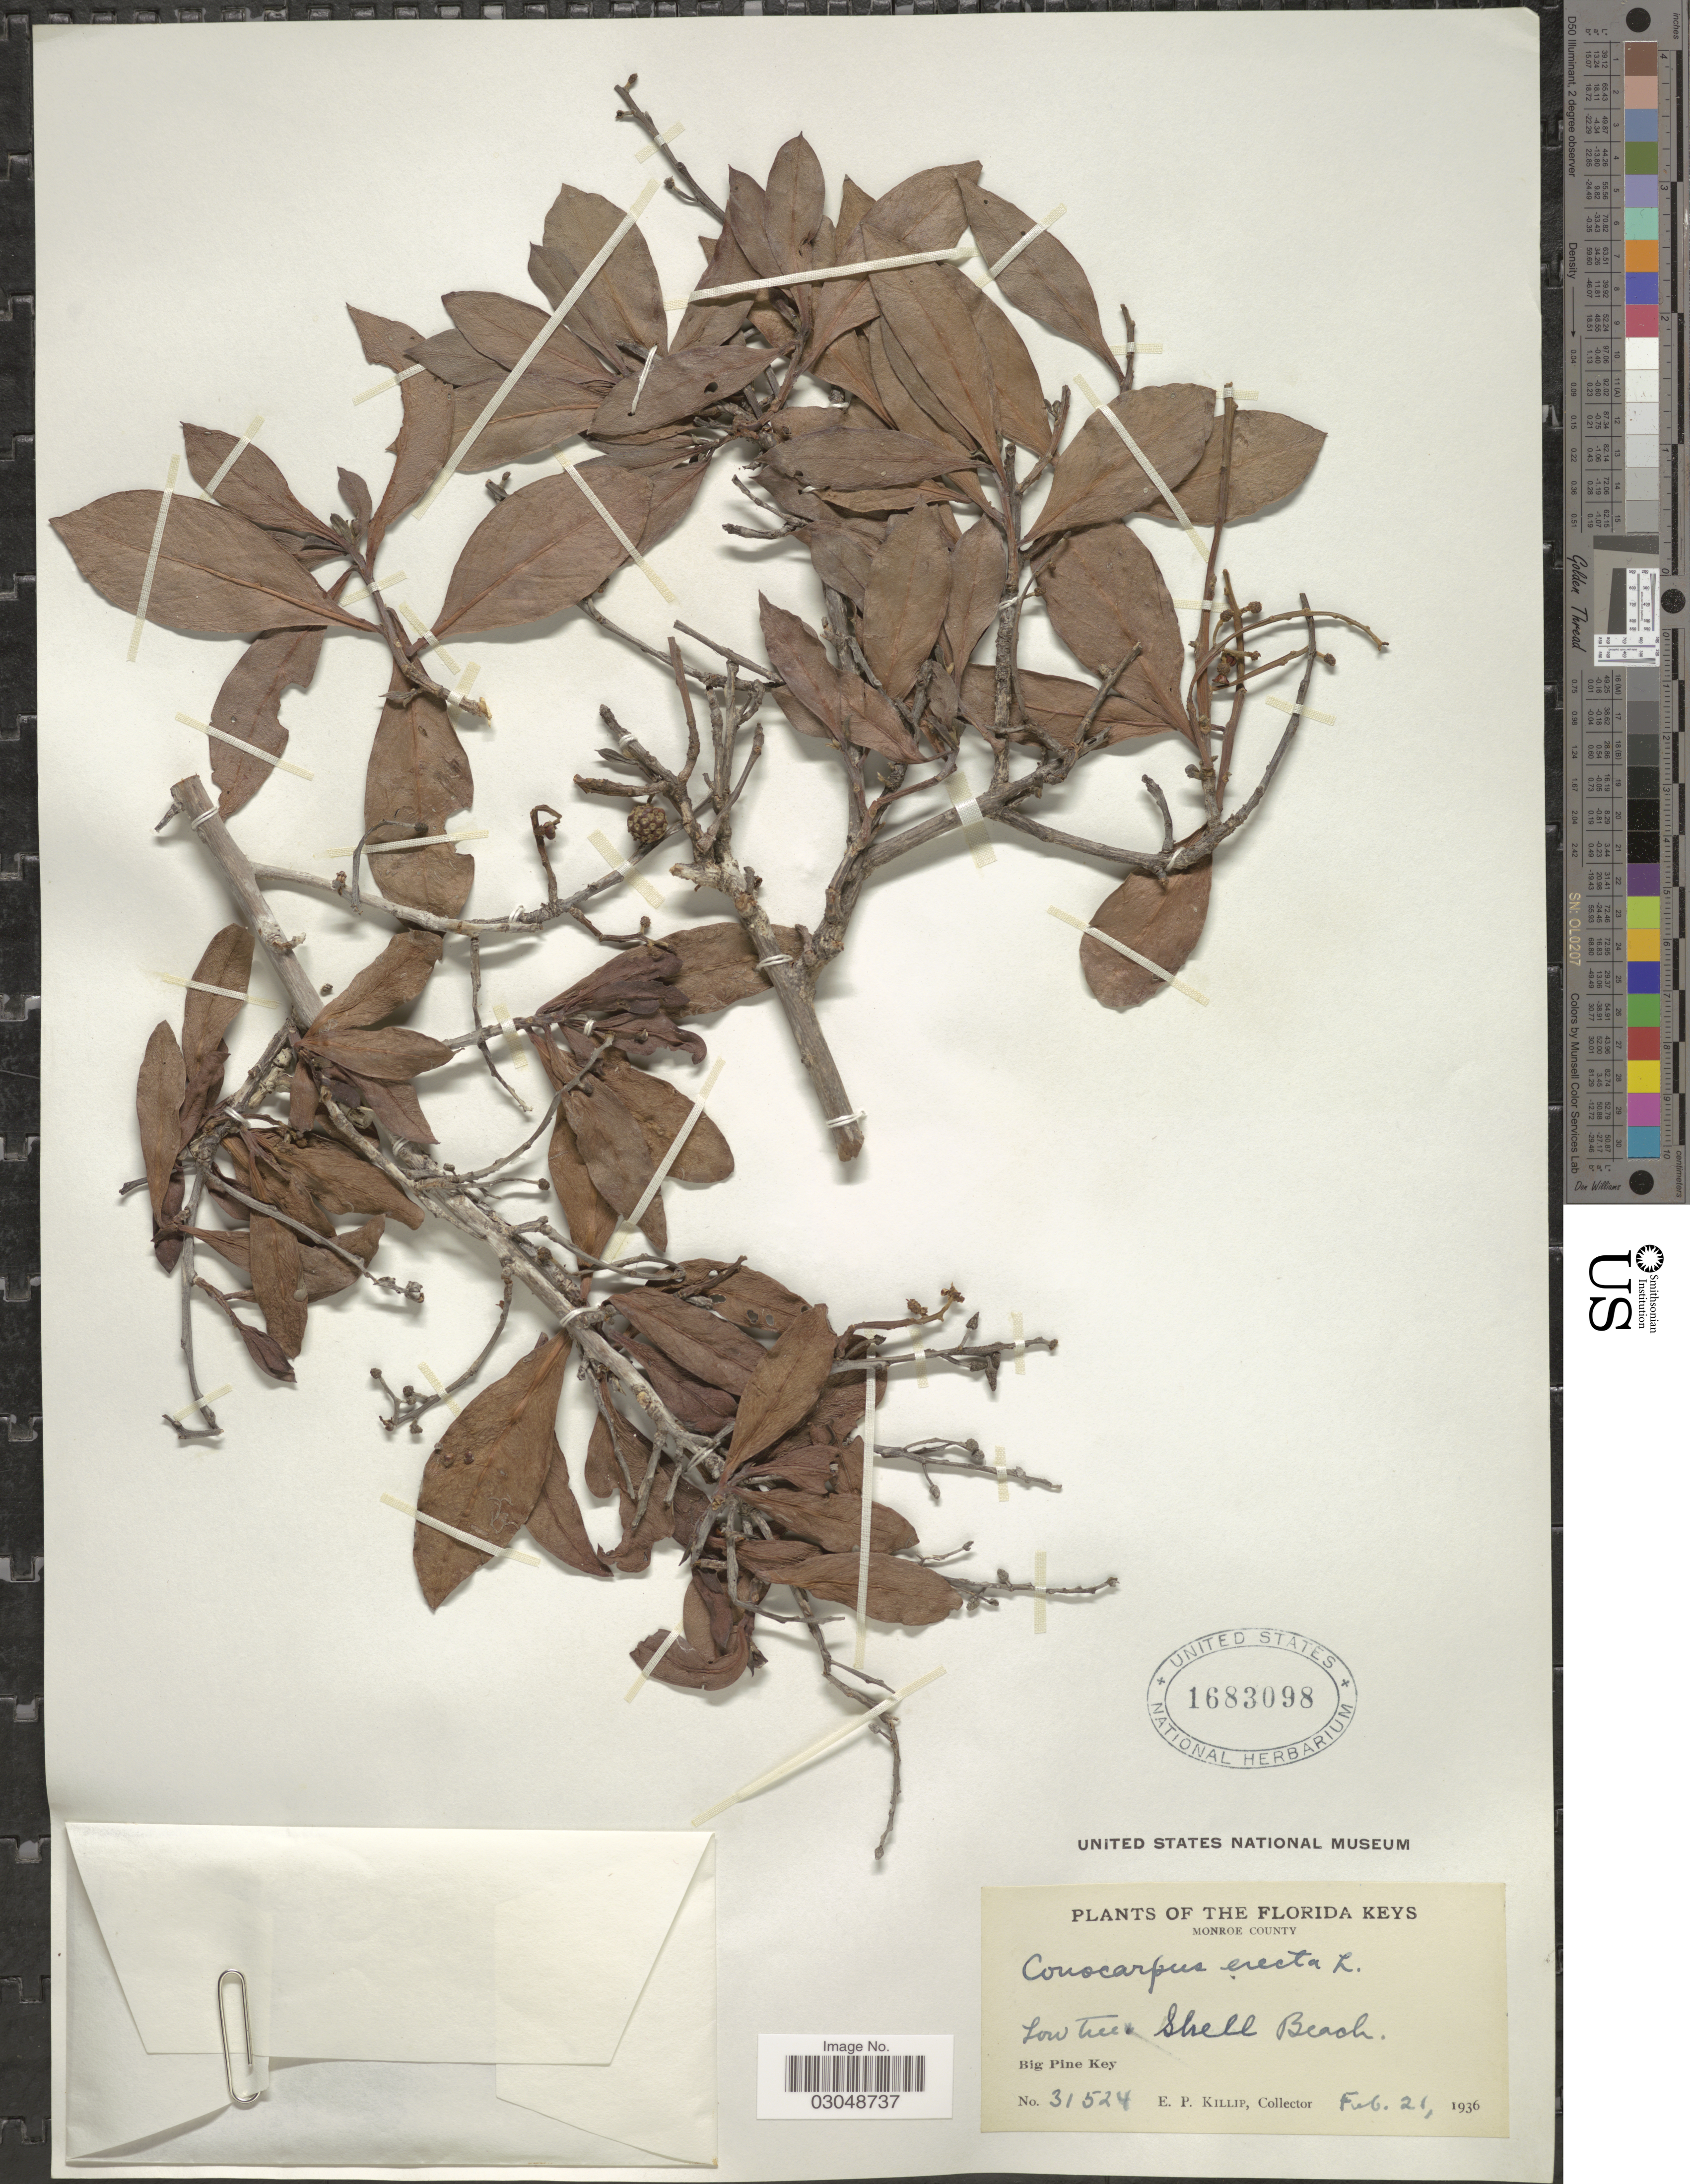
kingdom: Plantae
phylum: Tracheophyta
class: Magnoliopsida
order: Myrtales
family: Combretaceae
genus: Conocarpus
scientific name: Conocarpus erectus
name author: L.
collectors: E. P. Killip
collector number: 31524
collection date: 1936-02-21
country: United States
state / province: Florida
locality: Florida Keys. Monroe County. Shell Beach. Big Pine Key.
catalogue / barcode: US 1683098